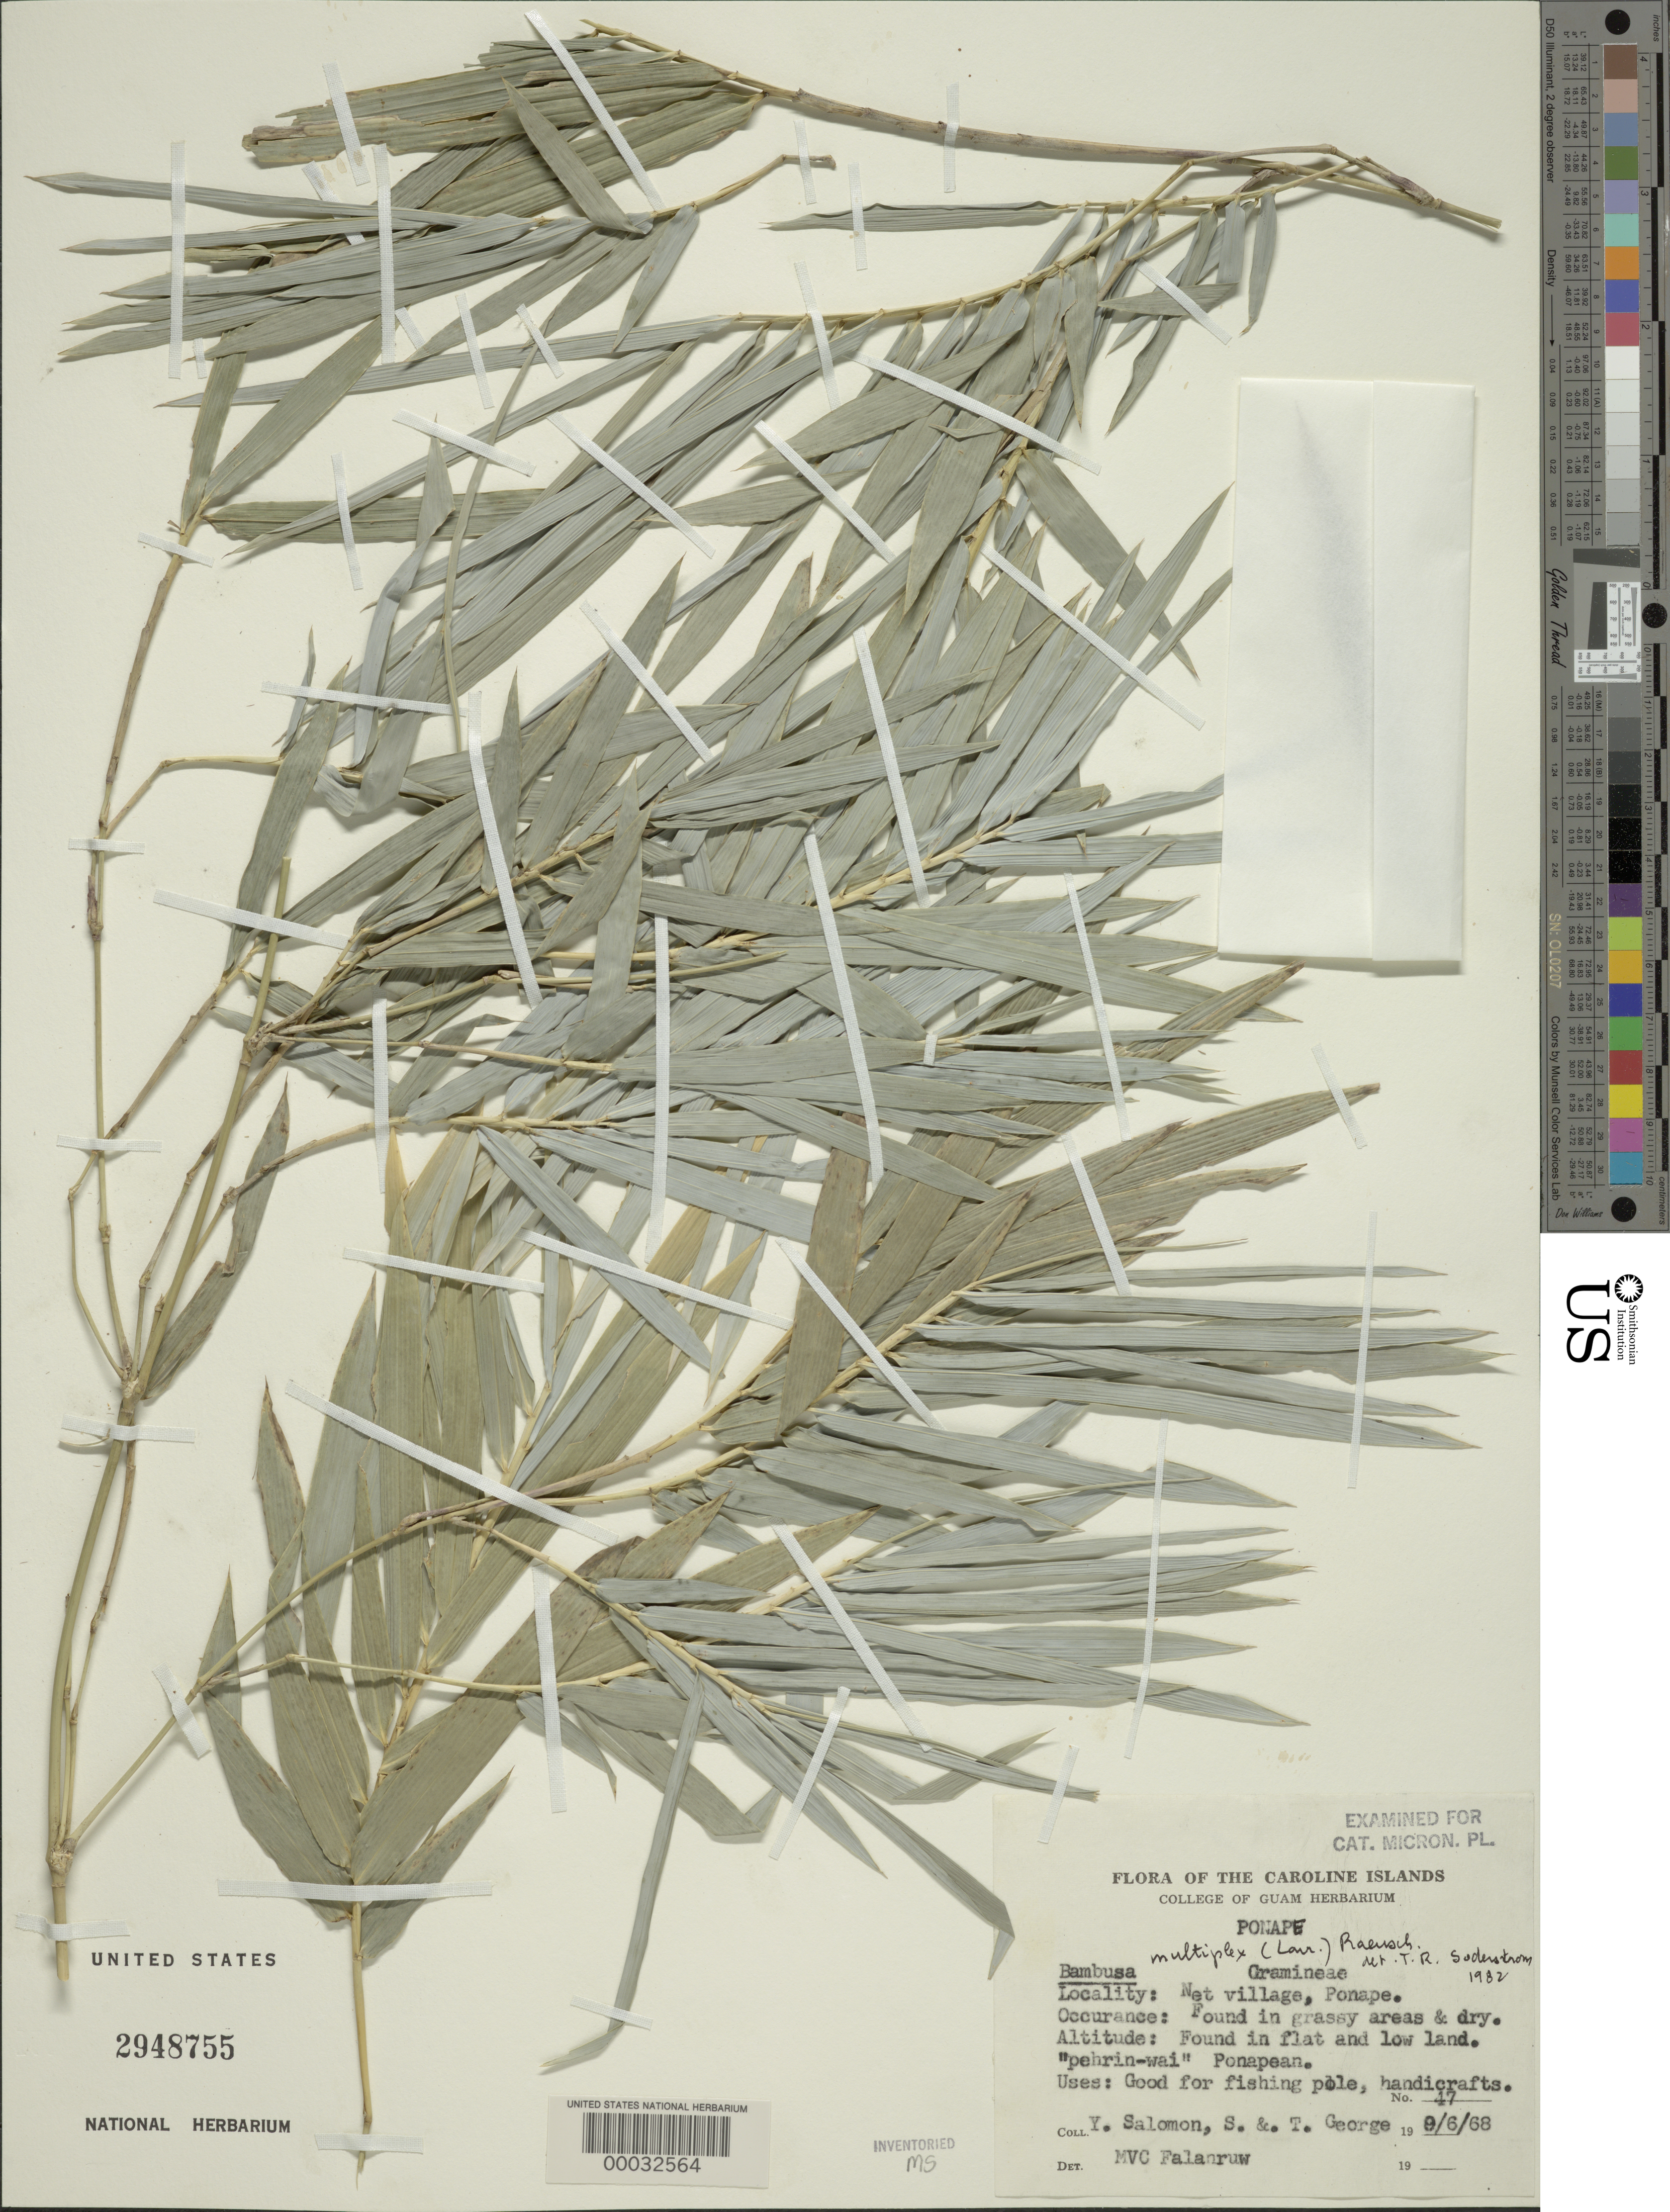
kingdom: Plantae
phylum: Tracheophyta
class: Liliopsida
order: Poales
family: Poaceae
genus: Bambusa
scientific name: Bambusa multiplex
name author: (Lour.) Raeusch. ex Schult. & Schult. f.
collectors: Y. Salomon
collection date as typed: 09 Aug 1968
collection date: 1968-08-09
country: Micronesia, Federated States of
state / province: Pohnpei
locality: Net village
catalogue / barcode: US 2948755